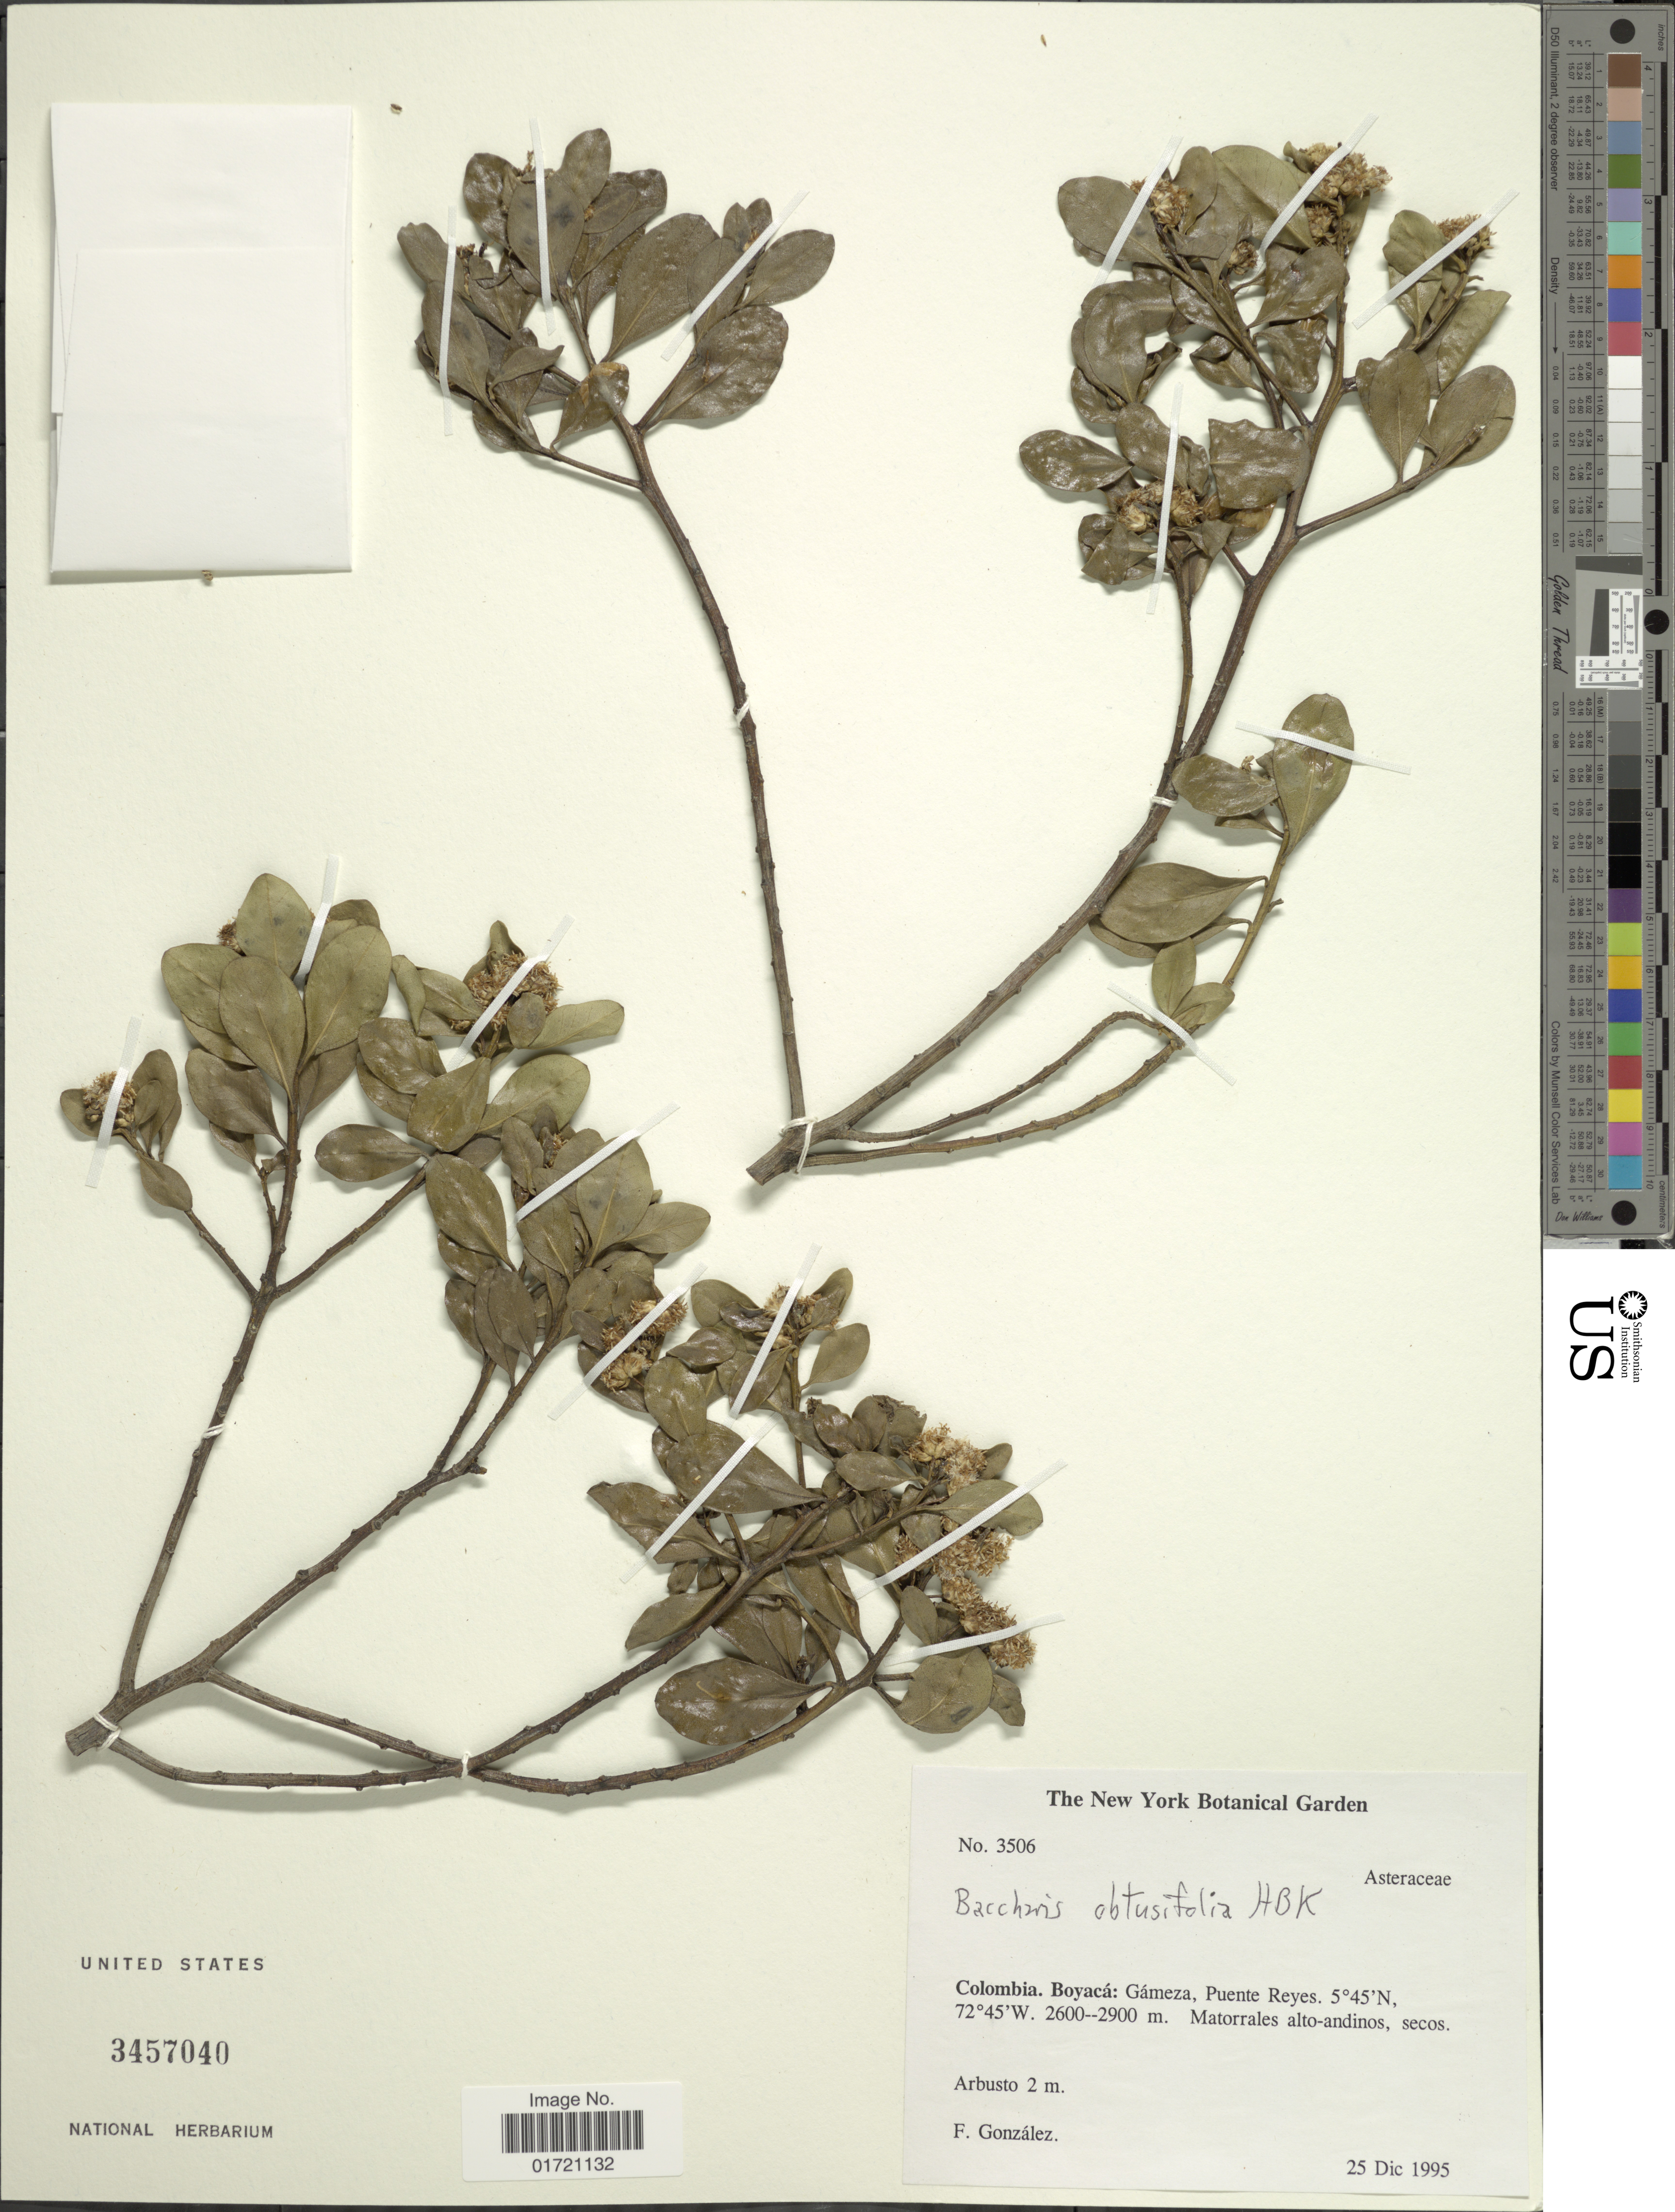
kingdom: Plantae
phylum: Tracheophyta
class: Magnoliopsida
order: Asterales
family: Asteraceae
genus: Baccharis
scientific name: Baccharis obtusifolia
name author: Kunth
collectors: F. A. González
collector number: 3506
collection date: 1995-12-25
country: Colombia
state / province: Boyacá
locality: Colombia. Boyacá: Gámeza, Puente Reyes.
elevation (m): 2600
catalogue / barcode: US 3457040